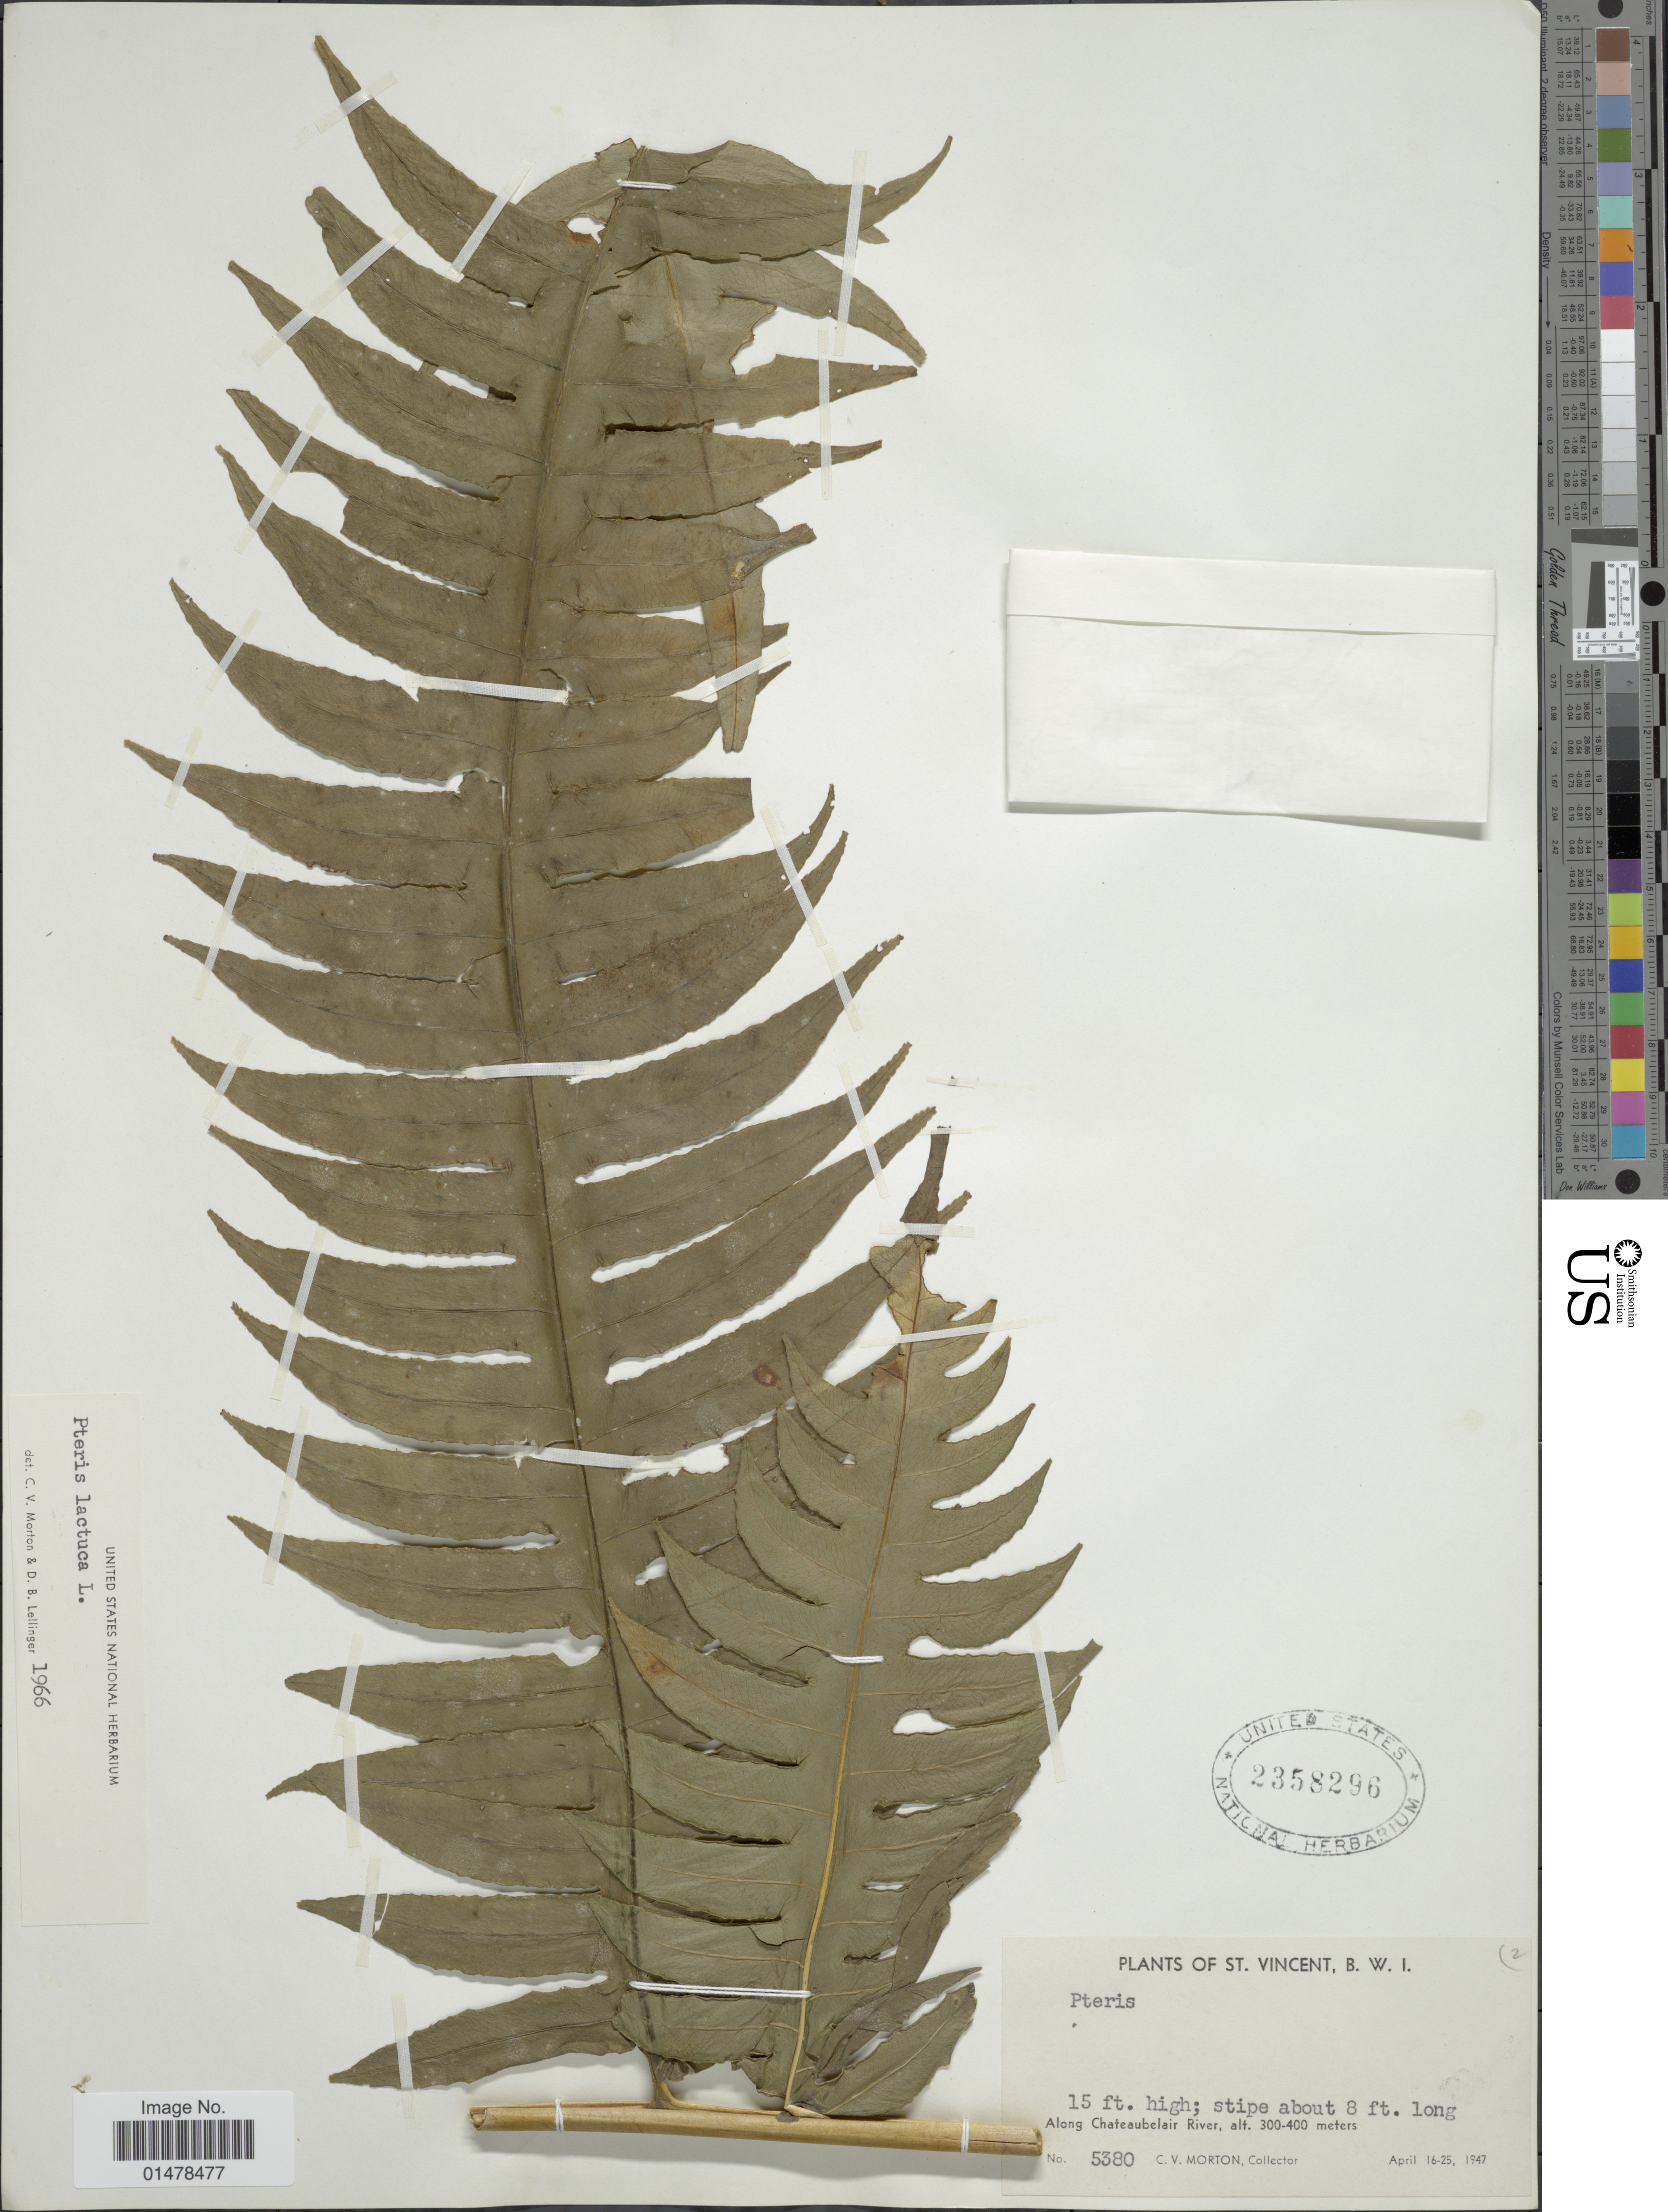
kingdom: Plantae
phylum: Tracheophyta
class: Polypodiopsida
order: Polypodiales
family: Pteridaceae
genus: Pteris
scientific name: Pteris arborea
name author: L.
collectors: C. V. Morton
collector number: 5380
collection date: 1947-04-16/1947-04-25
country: St. Vincent - Grenadines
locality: St. Vincent, B.W.I. Along Chateaubelair River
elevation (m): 300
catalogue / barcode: US 2358296